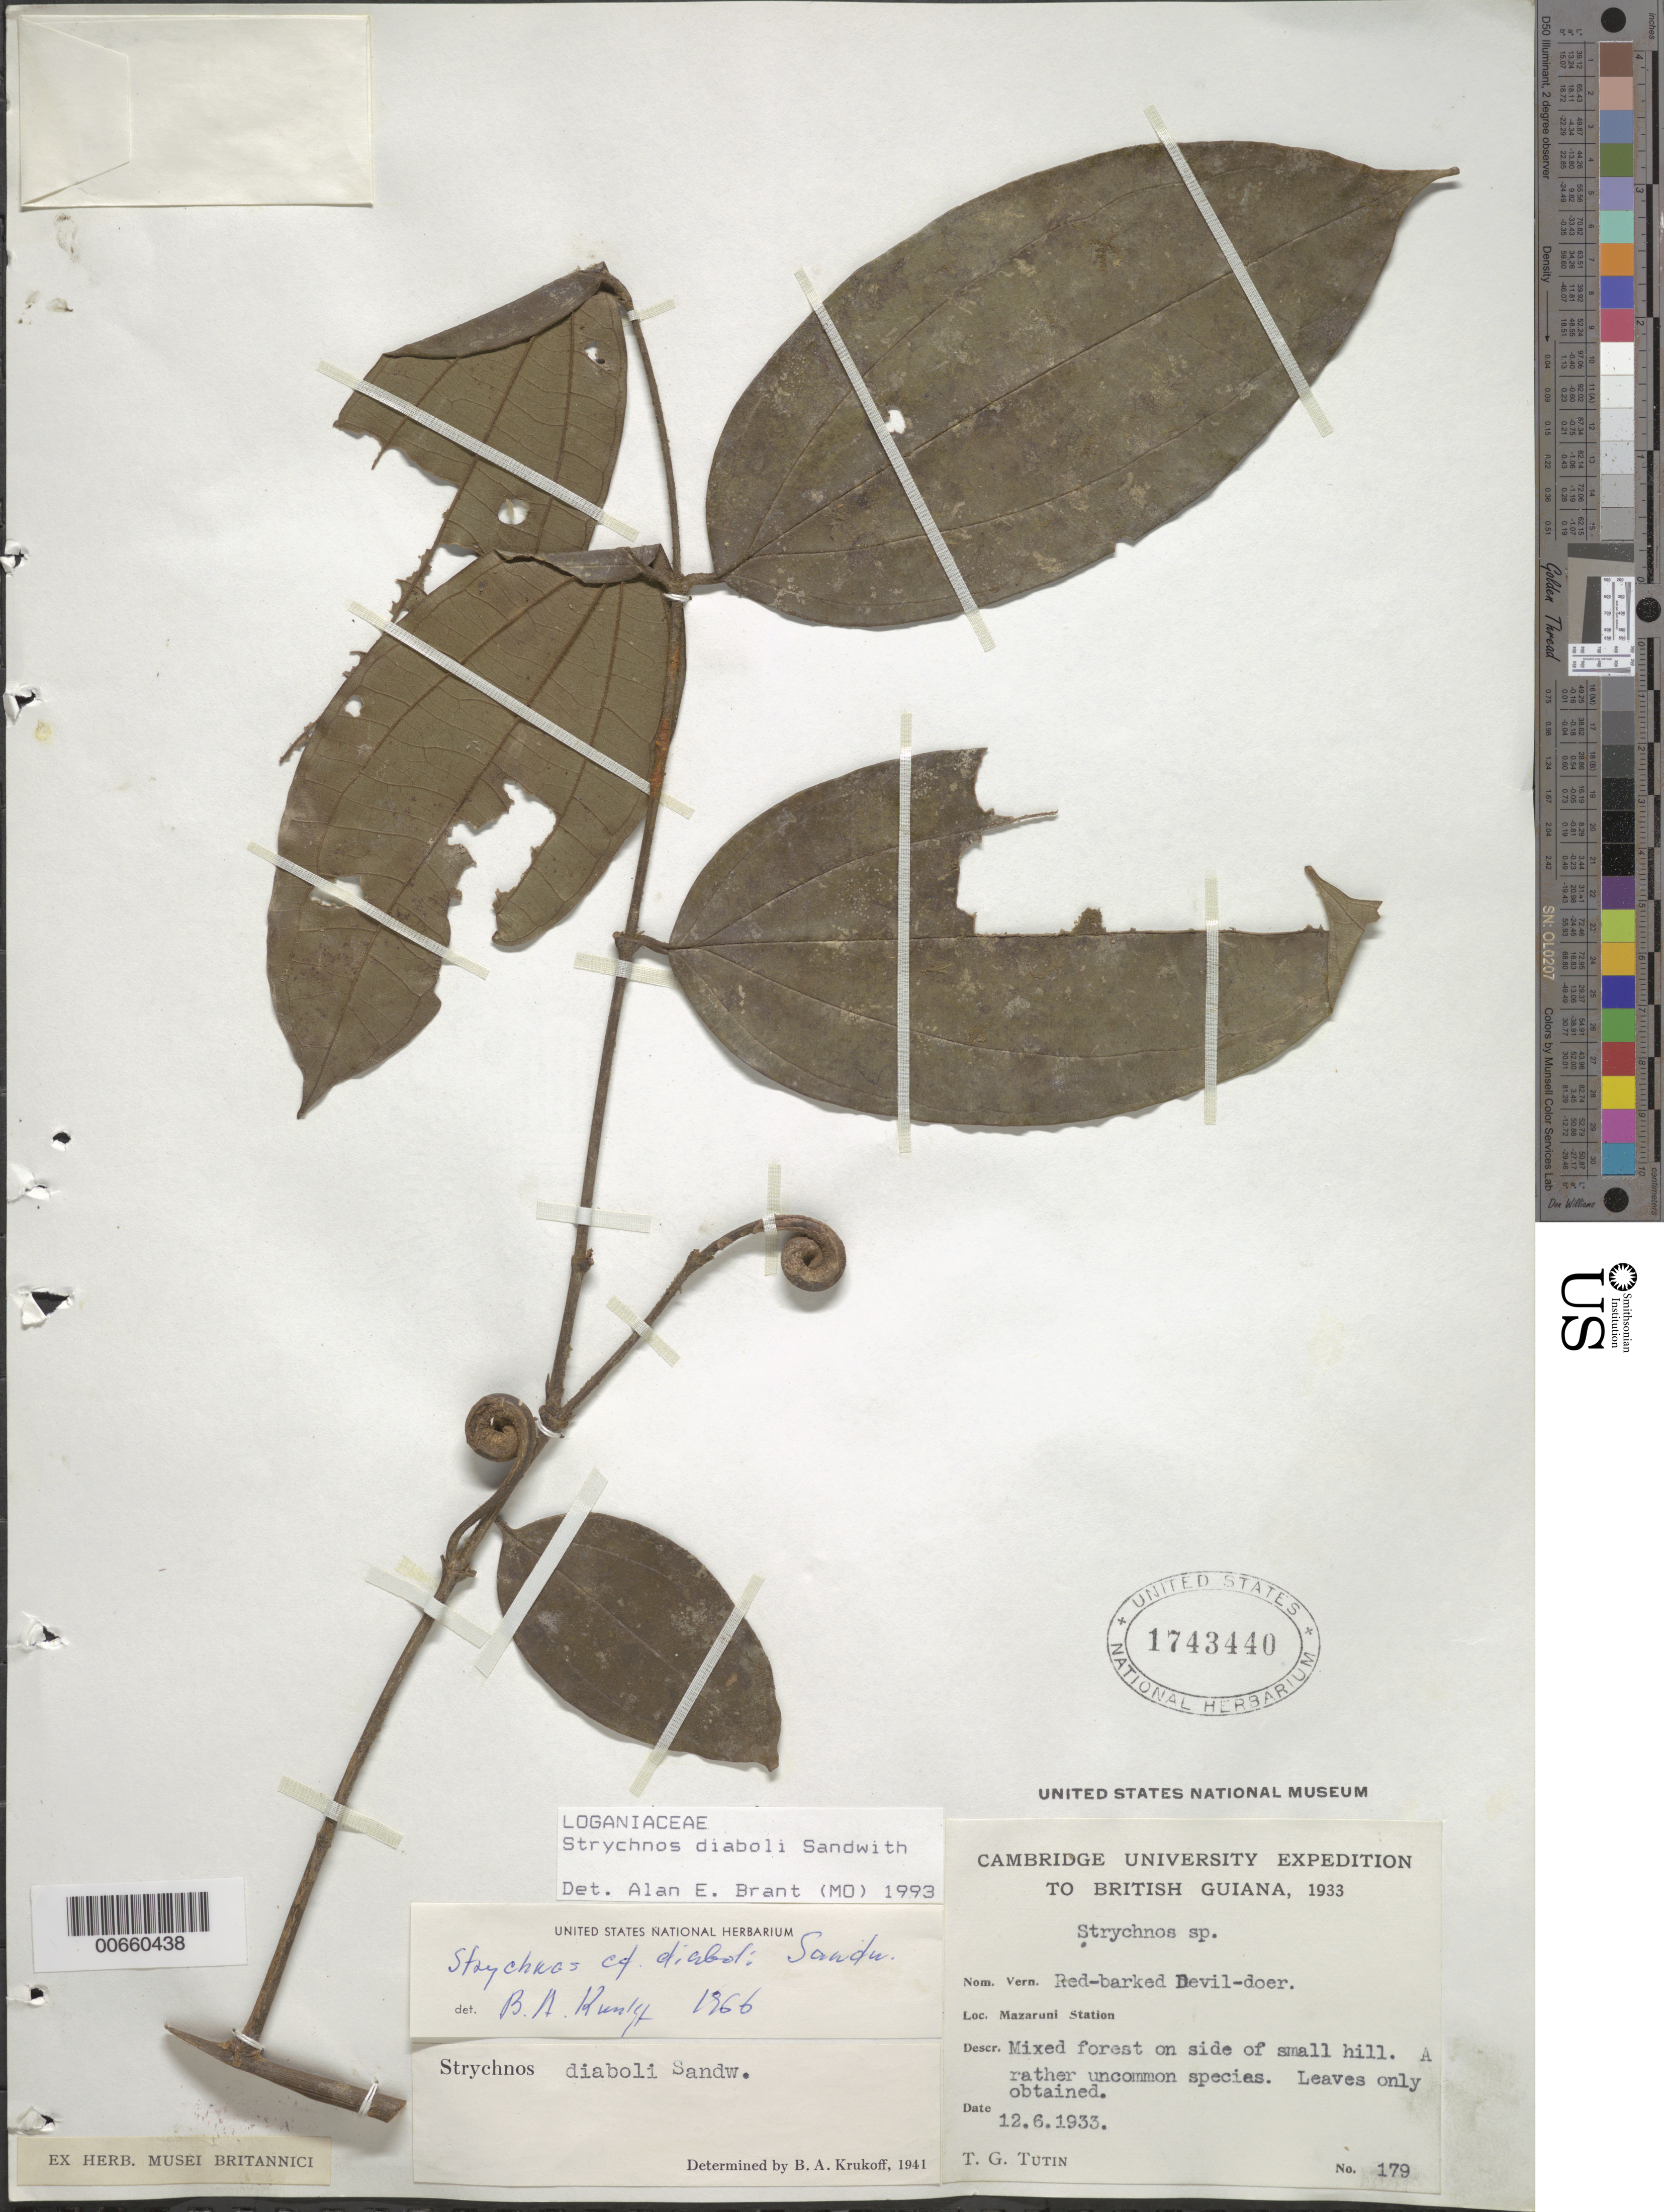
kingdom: Plantae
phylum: Tracheophyta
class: Magnoliopsida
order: Gentianales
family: Loganiaceae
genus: Strychnos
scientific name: Strychnos diaboli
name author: Sandwith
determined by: Brant, A. E.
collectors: T. G. Tutin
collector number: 179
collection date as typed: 12-Jun-33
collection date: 1933-06-12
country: Guyana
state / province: Cuyuni-Mazaruni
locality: Mazaruni Station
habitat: Mixed forest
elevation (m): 30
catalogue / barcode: US 1743440